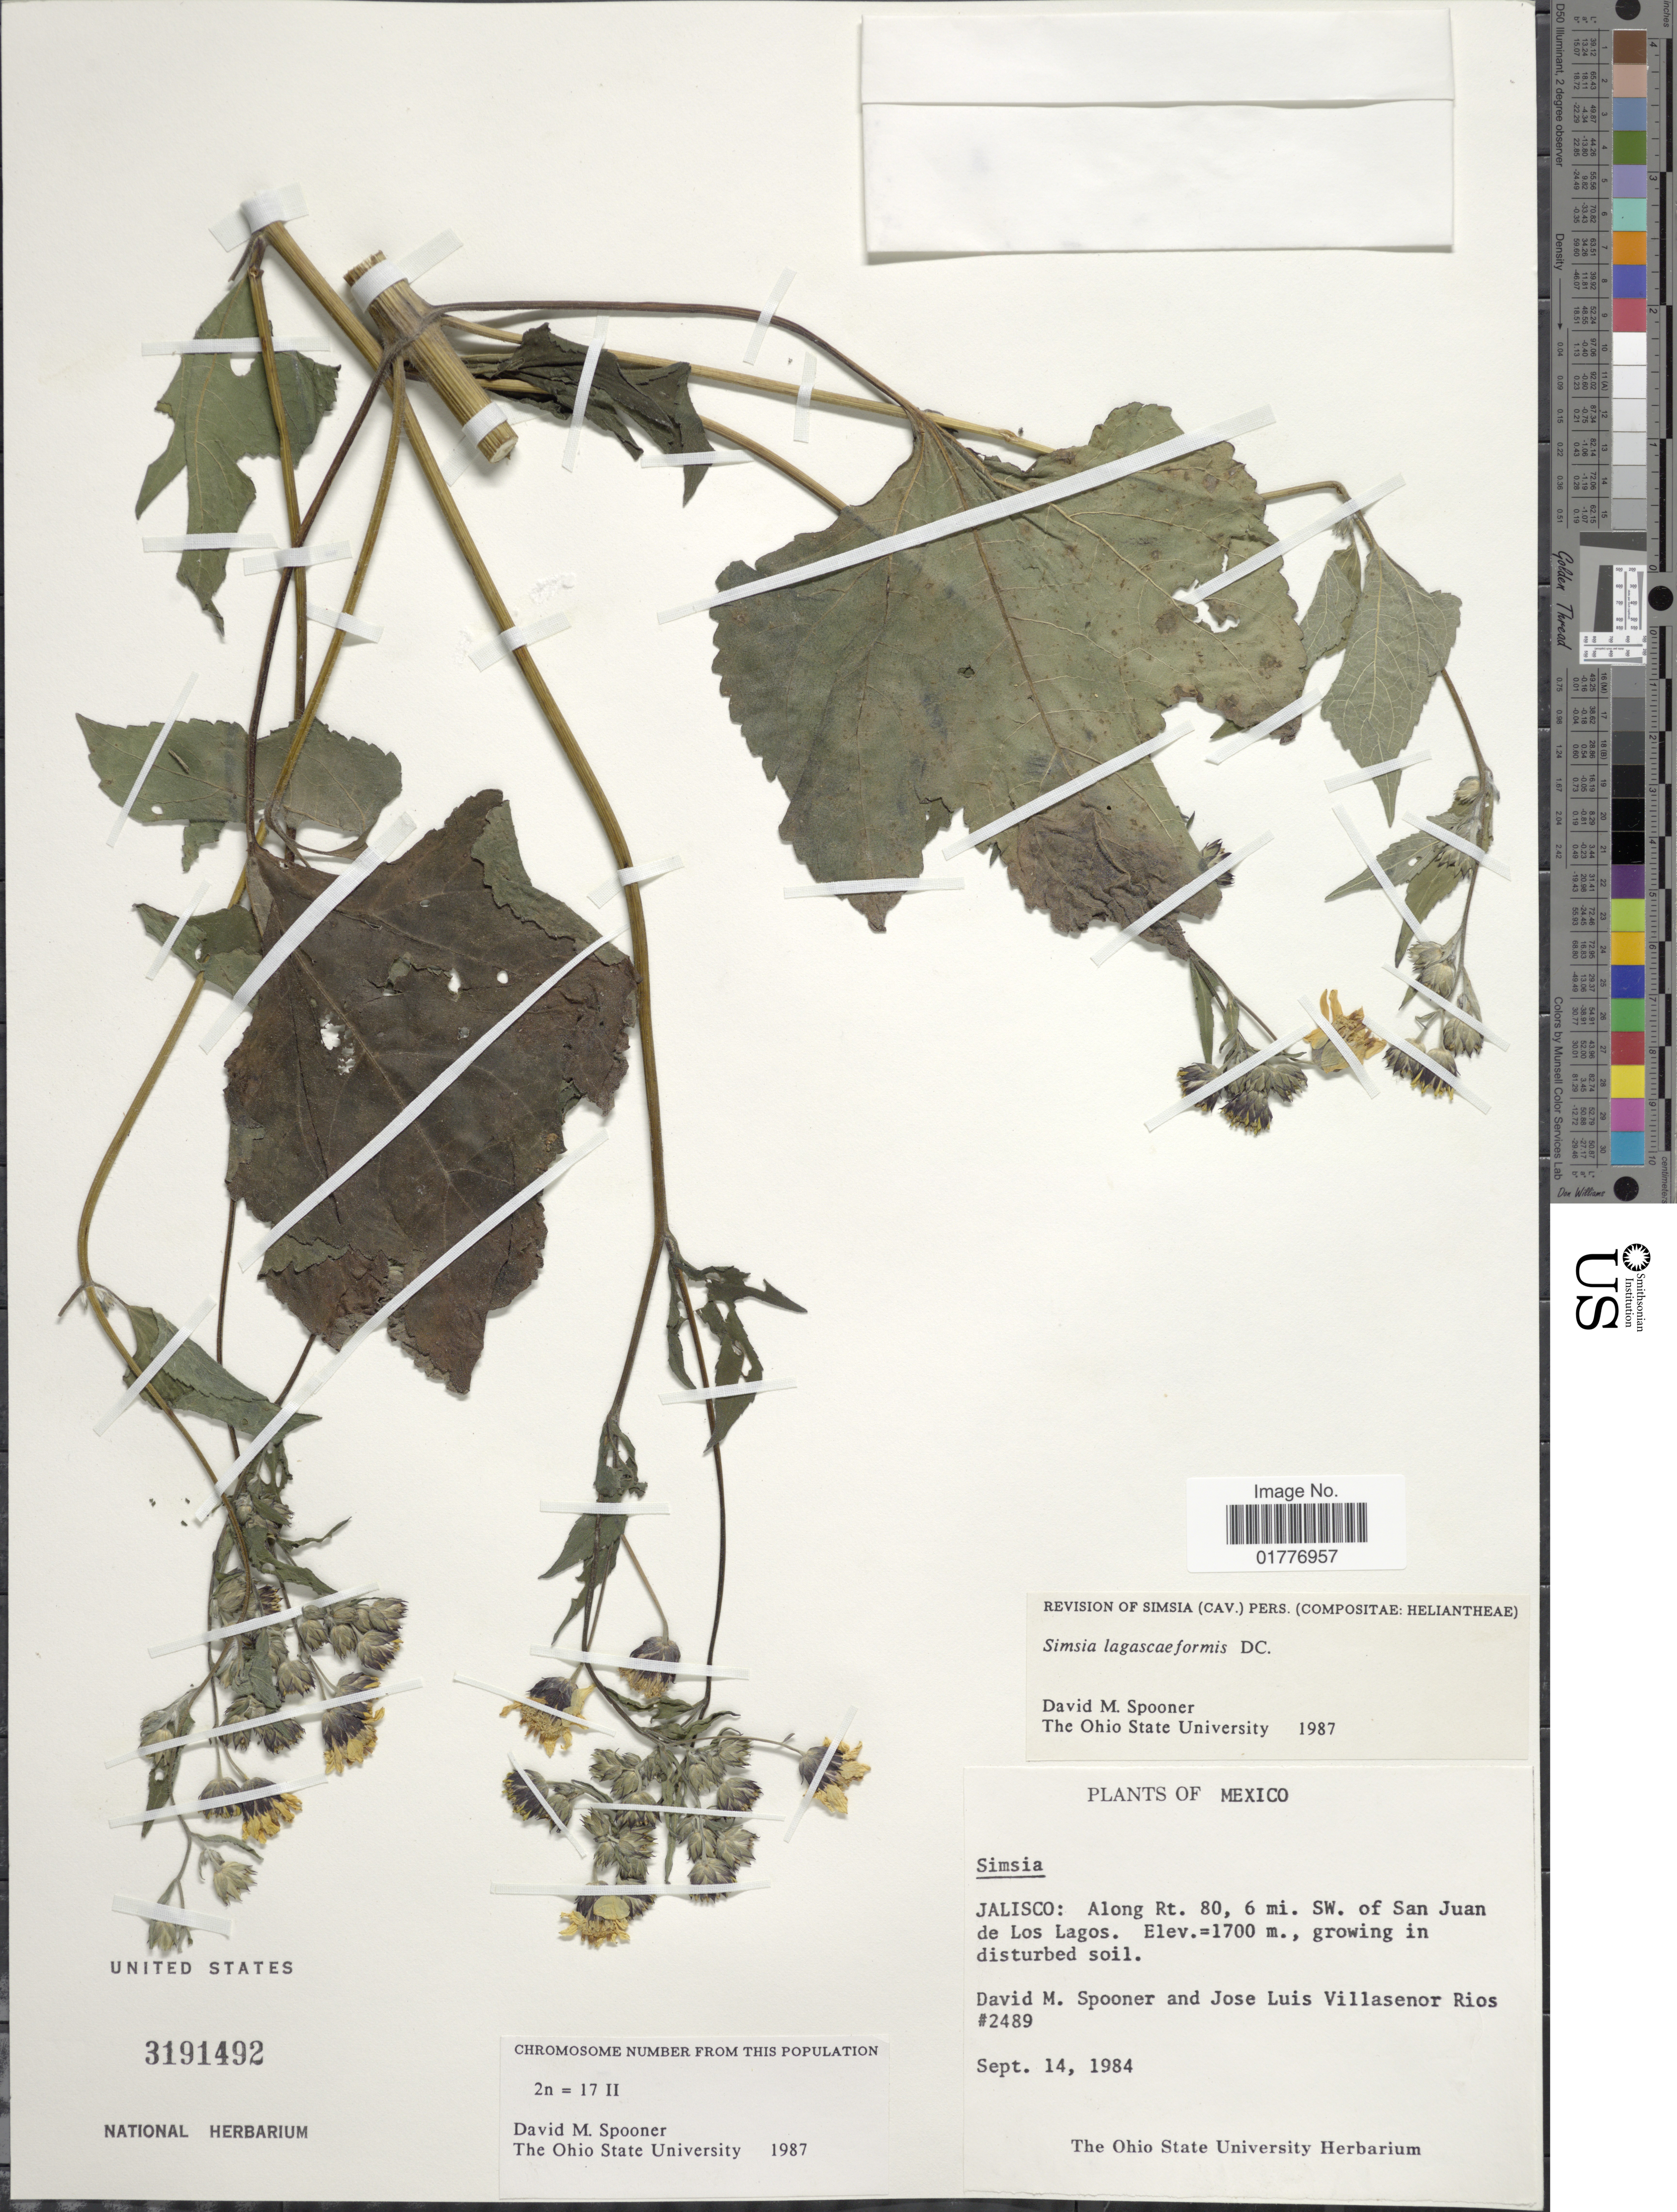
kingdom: Plantae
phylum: Tracheophyta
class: Magnoliopsida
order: Asterales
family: Asteraceae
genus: Simsia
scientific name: Simsia lagasceiformis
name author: DC.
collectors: D. Spooner & J. L. Villasenor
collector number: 2489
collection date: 1984-09-14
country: Mexico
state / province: Jalisco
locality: Jalisco: Along Rt. 80, 6 mi. SW of San Juan de Los Lagos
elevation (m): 1700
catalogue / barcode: US 3191492